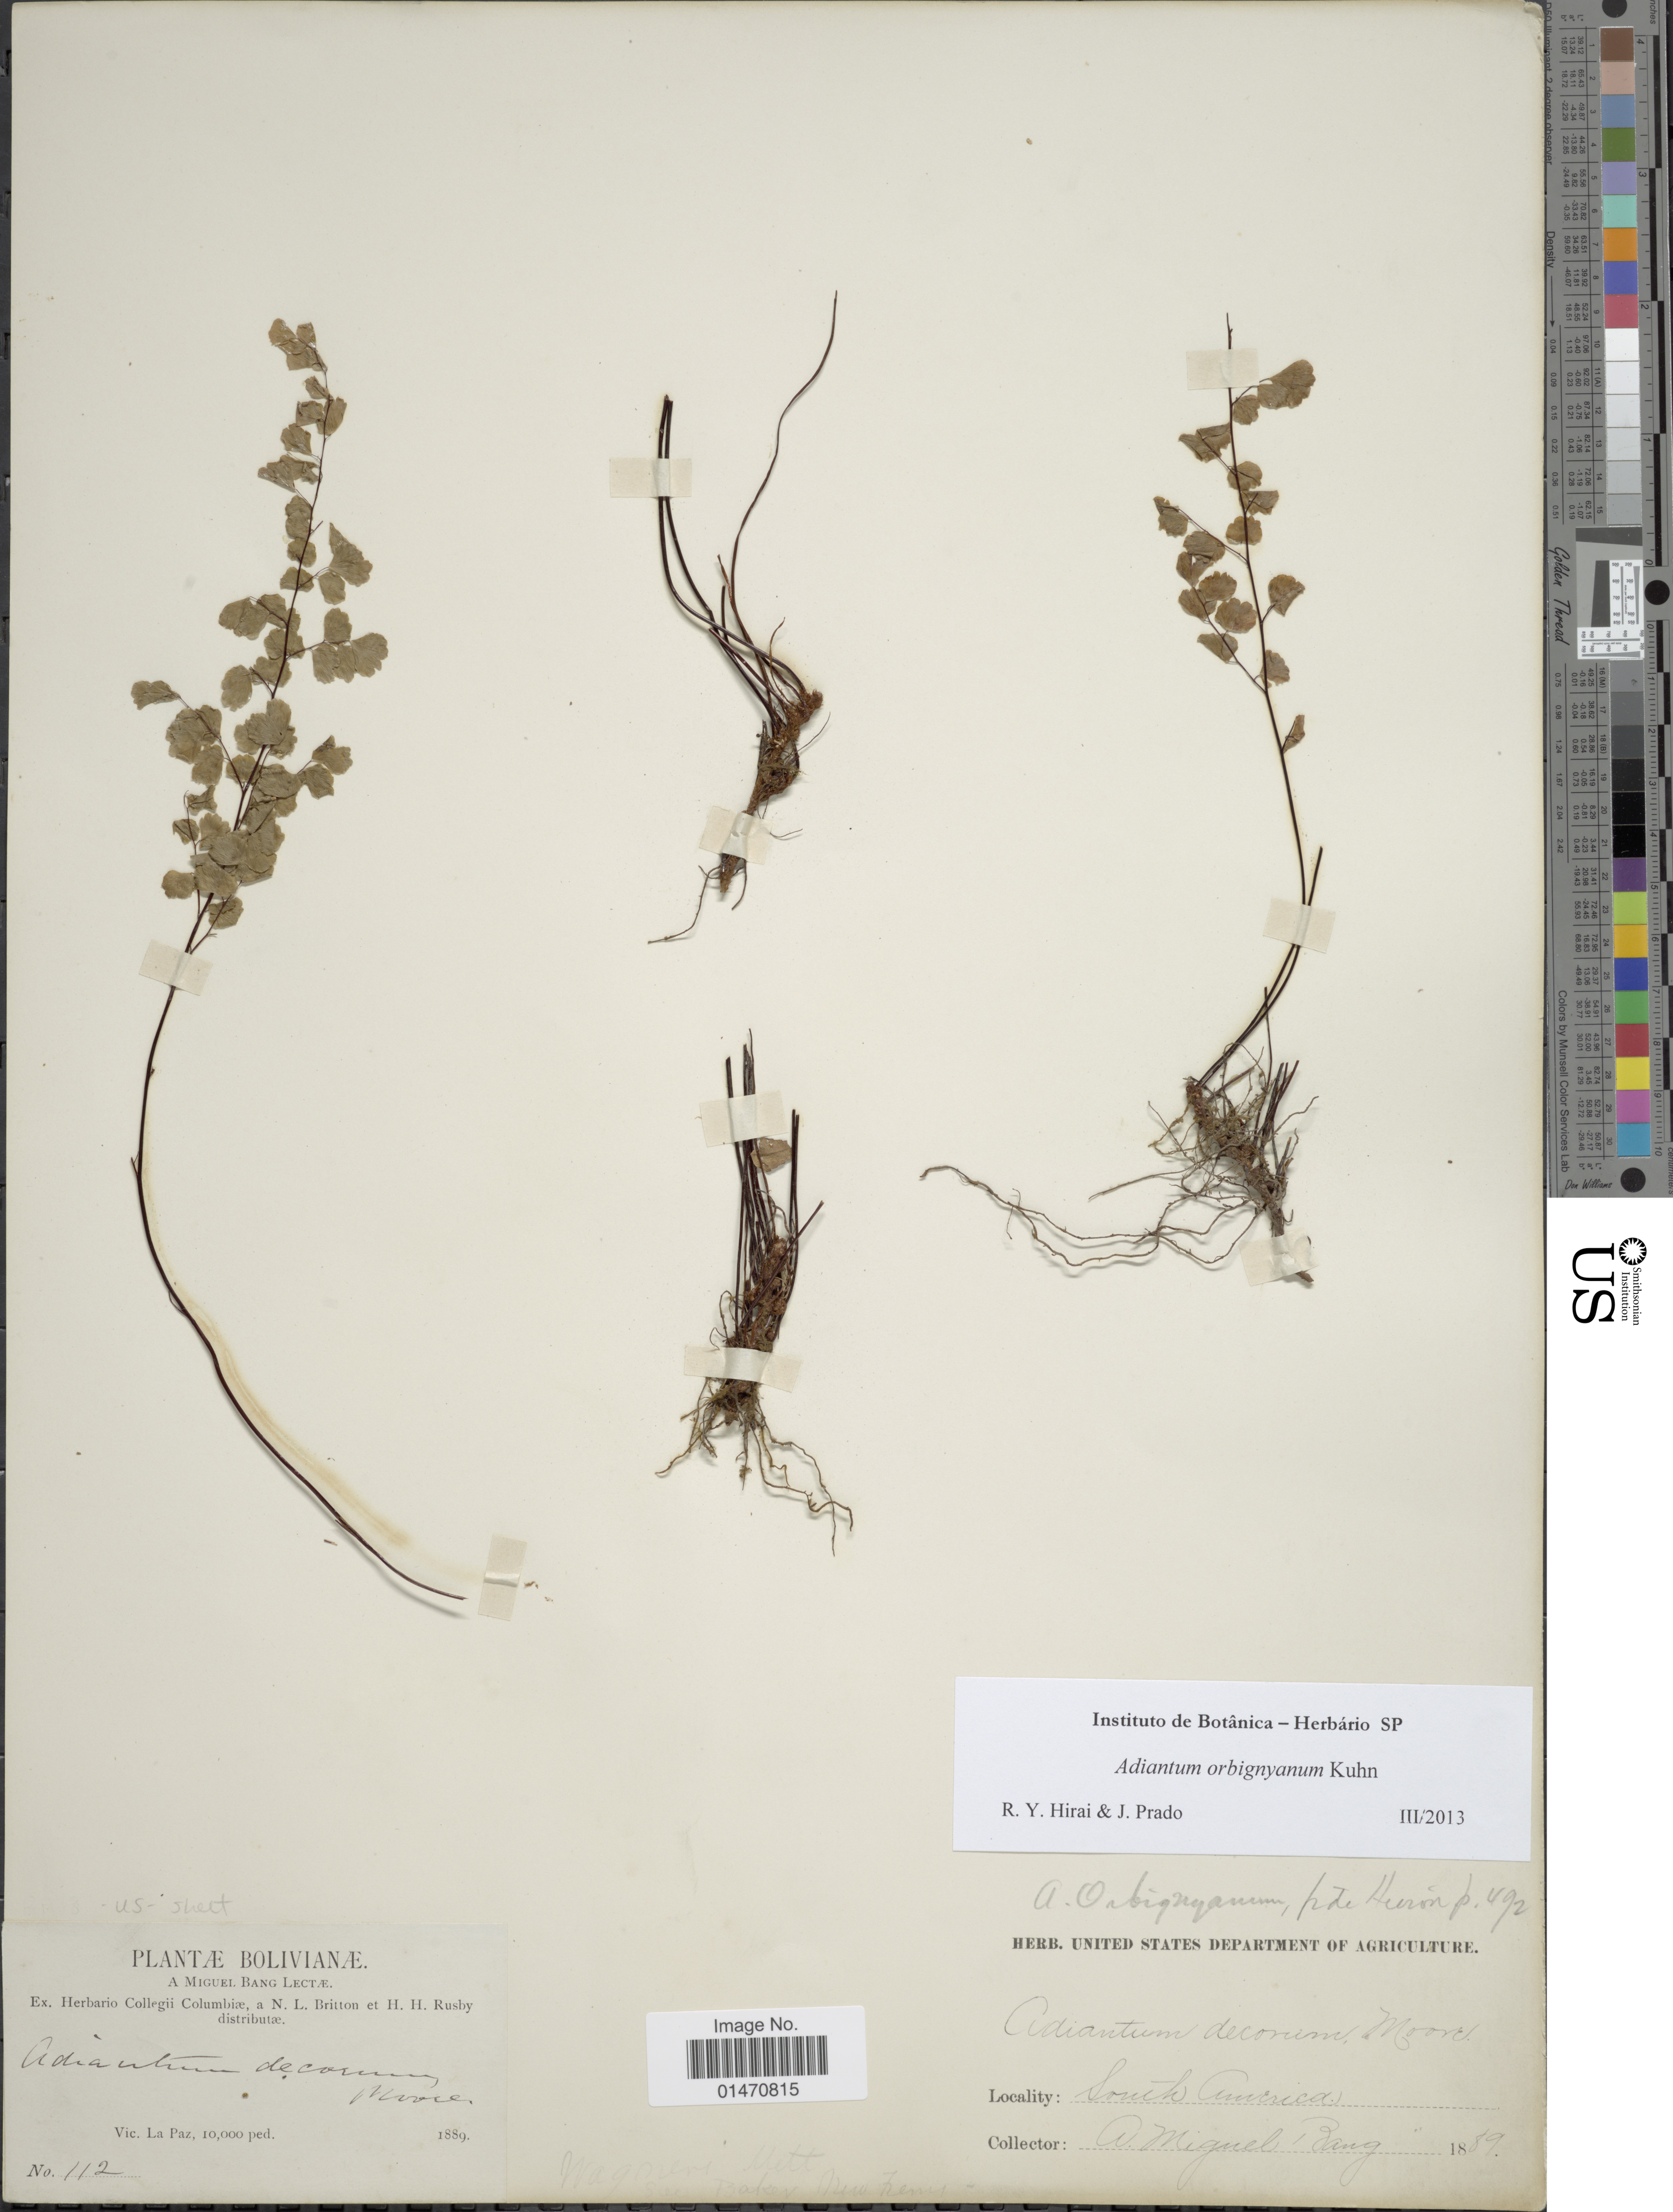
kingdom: Plantae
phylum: Tracheophyta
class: Polypodiopsida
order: Polypodiales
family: Pteridaceae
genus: Adiantum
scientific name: Adiantum orbignyanum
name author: Kuhn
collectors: M. Bang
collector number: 112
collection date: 1889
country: Bolivia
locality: Vic. La Paz, South America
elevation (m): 3048